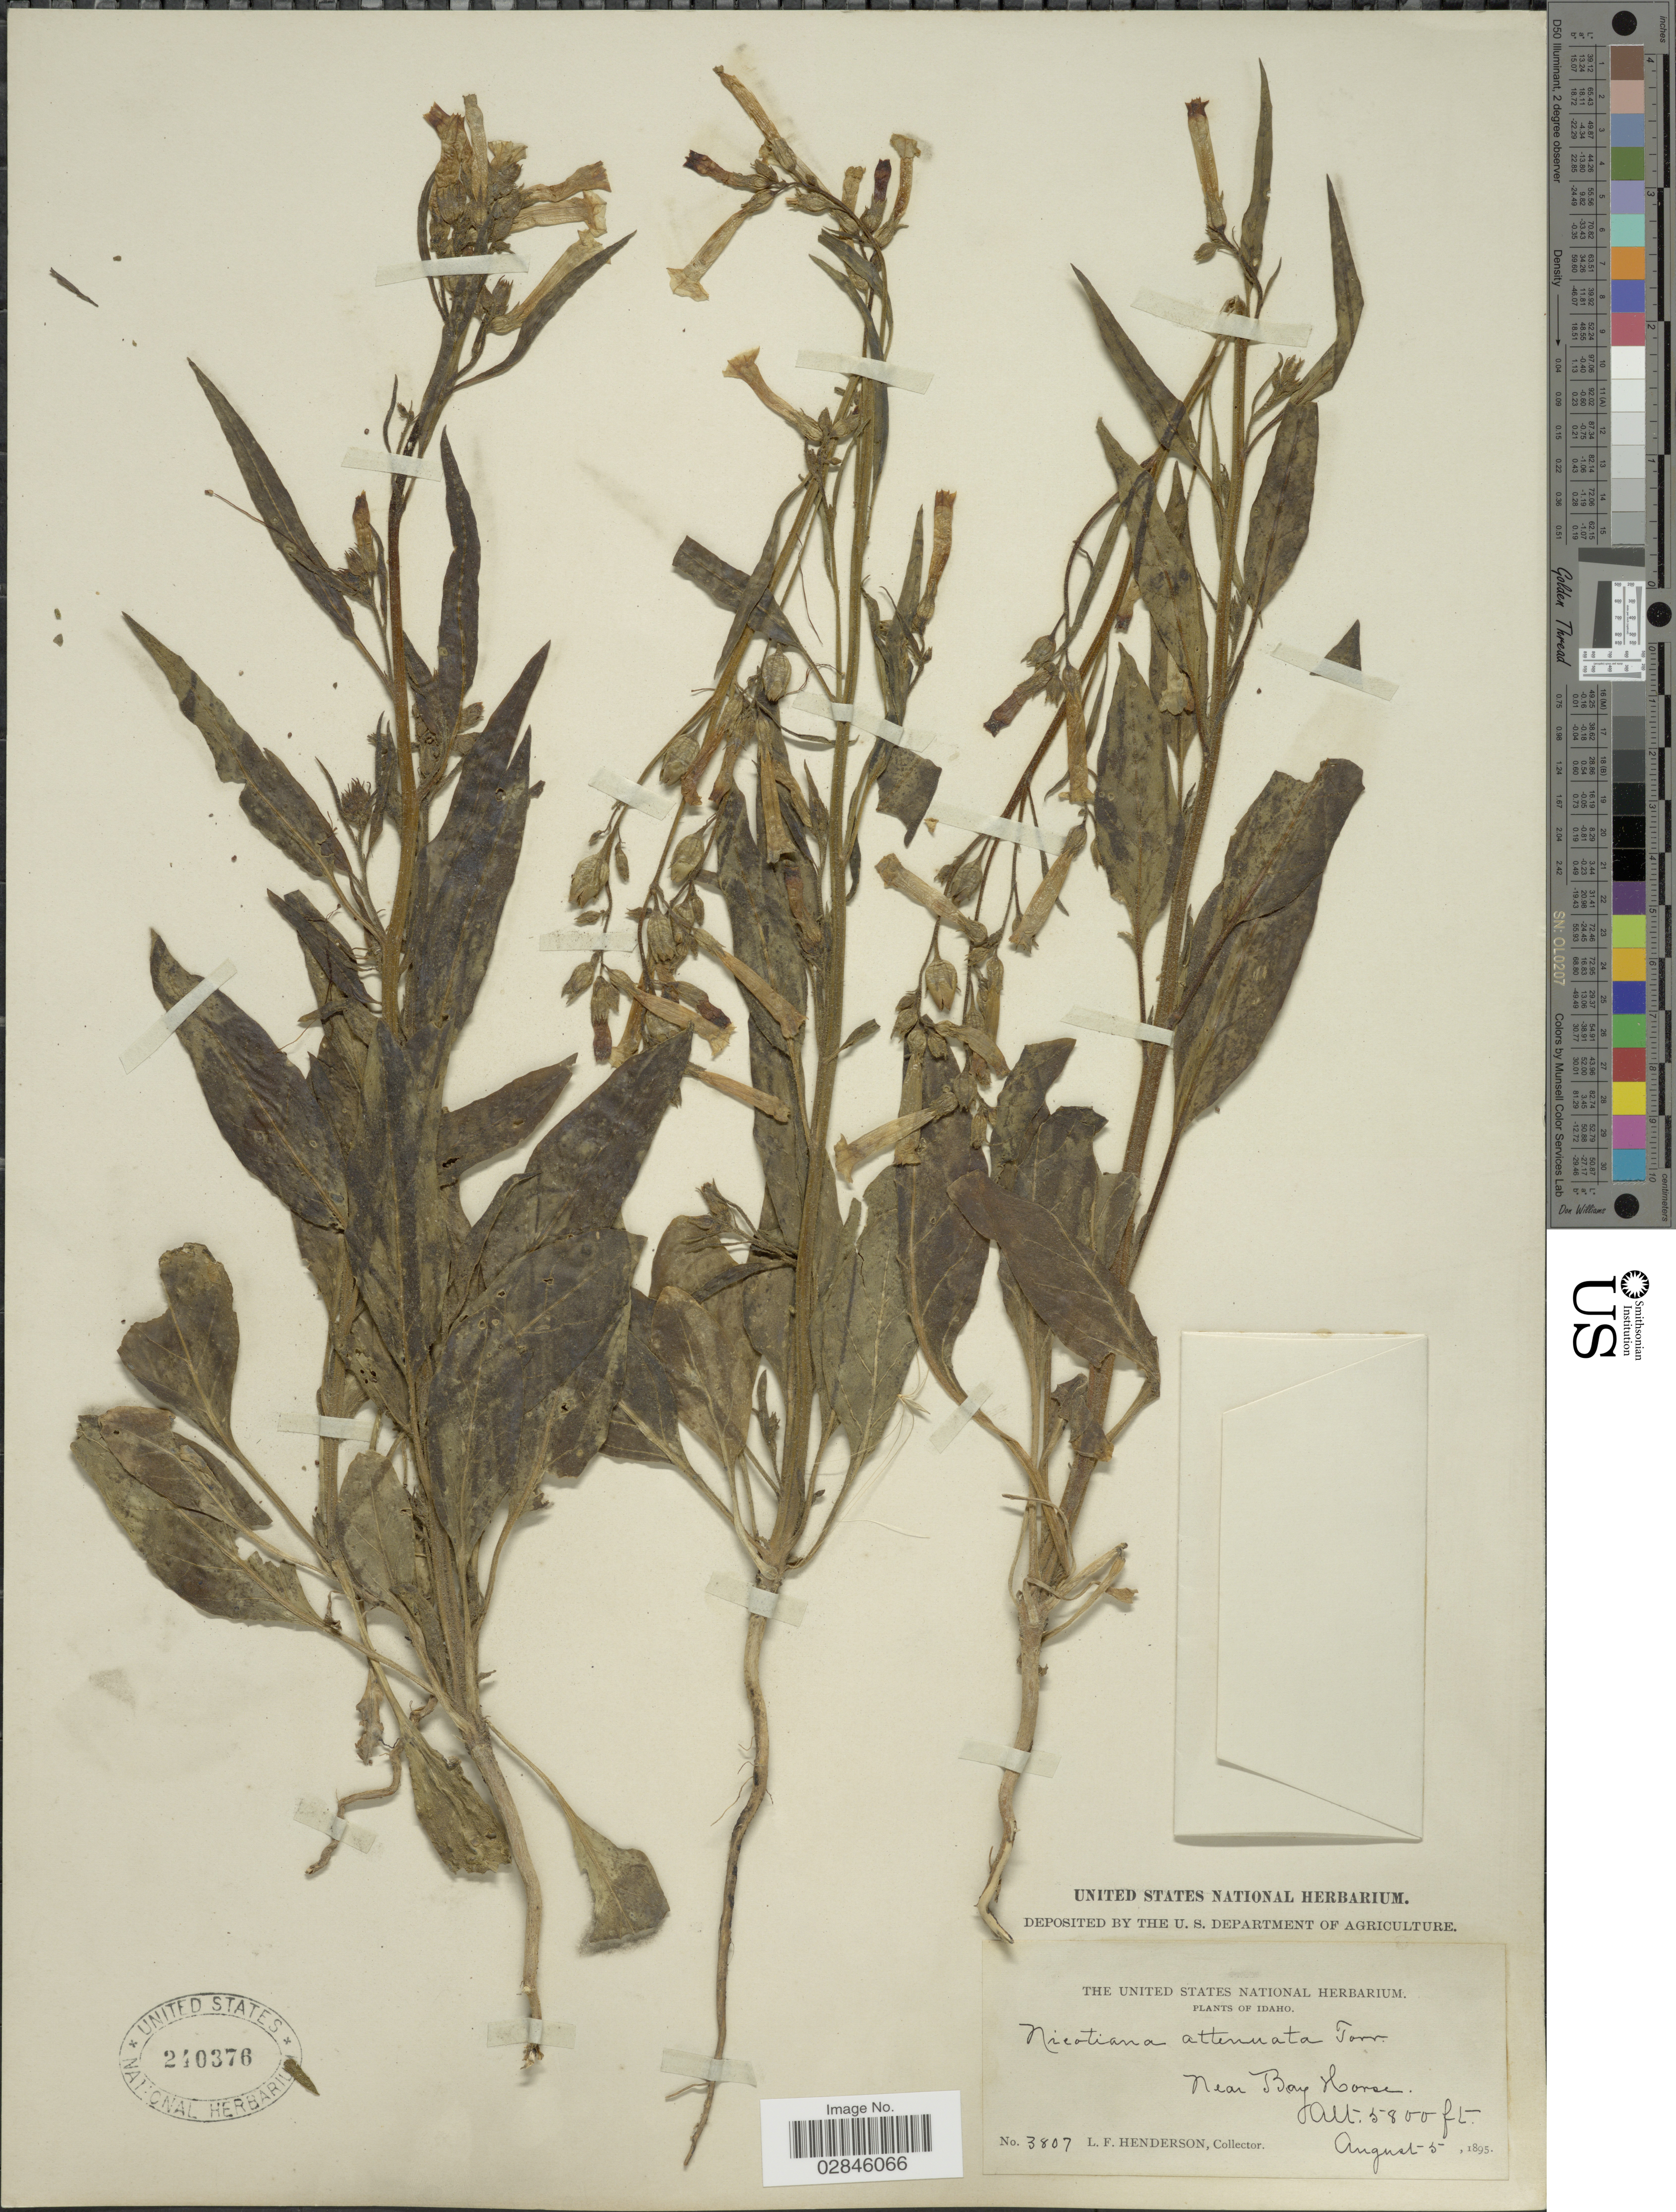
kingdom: Plantae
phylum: Tracheophyta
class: Magnoliopsida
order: Solanales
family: Solanaceae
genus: Nicotiana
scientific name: Nicotiana attenuata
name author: Torr. ex S. Watson in C. King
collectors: L. Henderson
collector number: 3807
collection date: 1895-08-05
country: United States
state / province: Idaho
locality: Near Bay Horse.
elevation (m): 1768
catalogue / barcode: US 240376